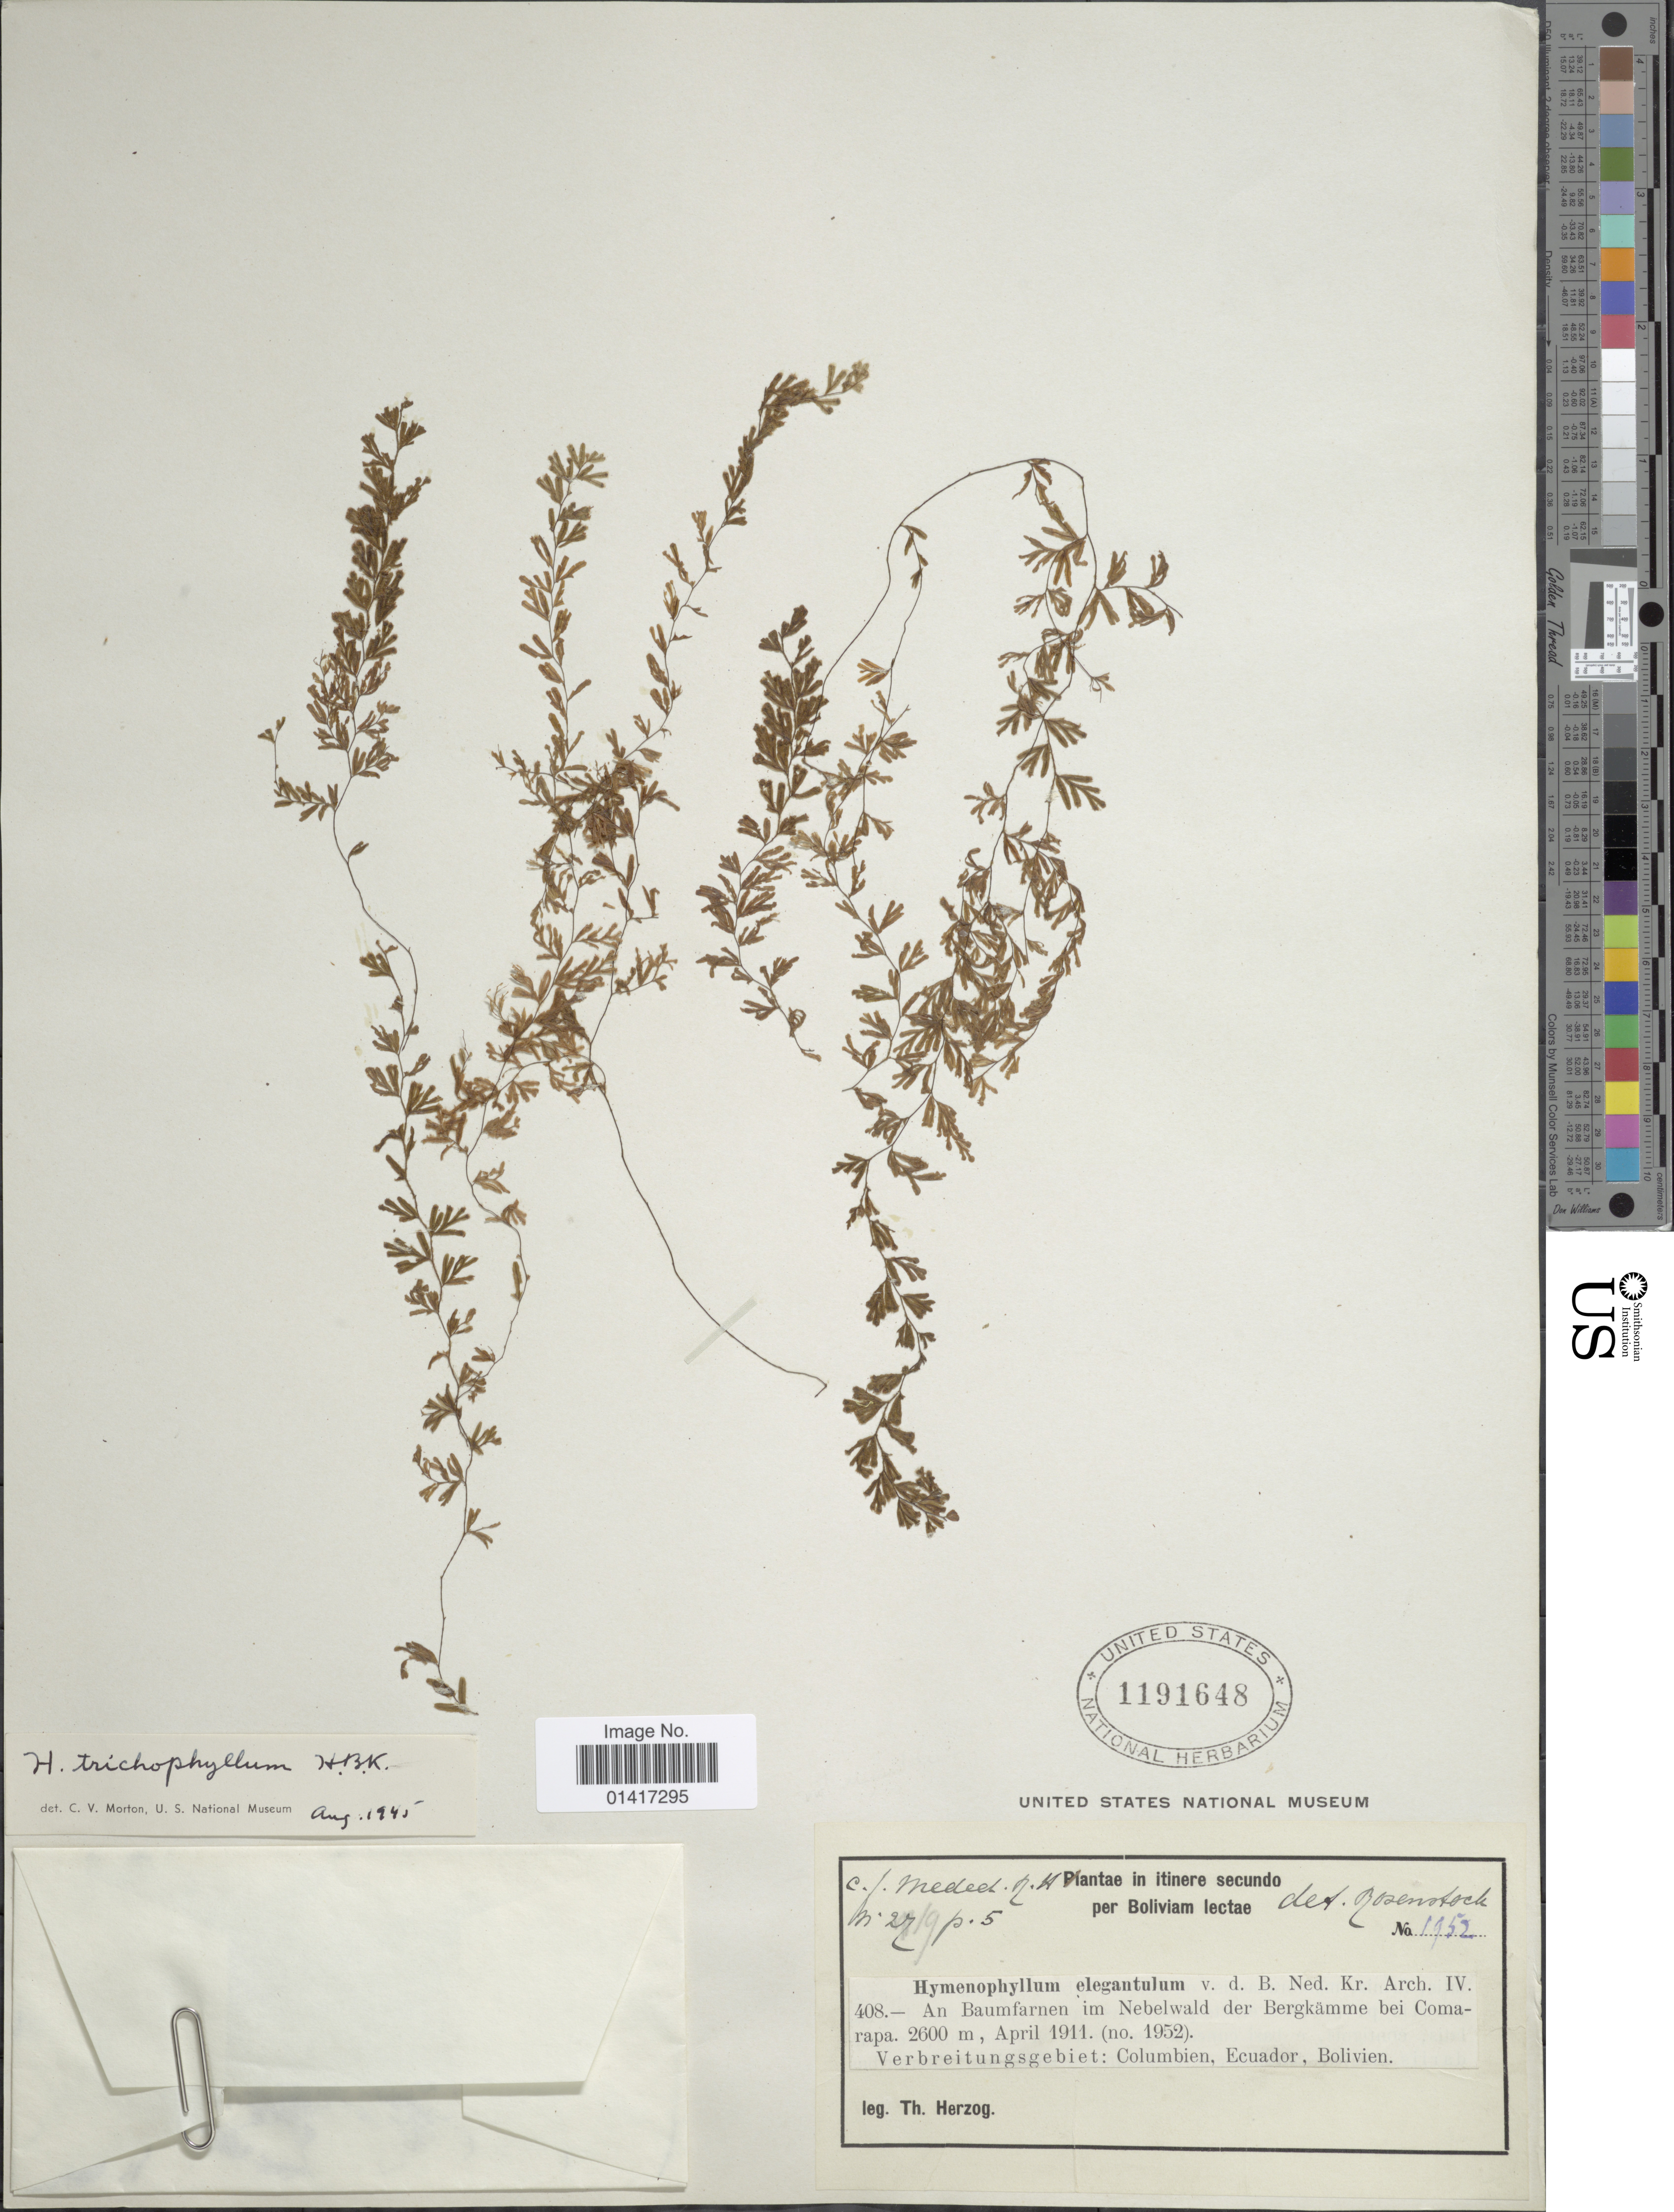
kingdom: Plantae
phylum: Tracheophyta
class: Polypodiopsida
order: Hymenophyllales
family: Hymenophyllaceae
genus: Hymenophyllum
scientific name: Hymenophyllum trichophyllum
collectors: T. K. J. Herzog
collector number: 1952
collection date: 1911-04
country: Bolivia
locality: An Baumfarnen im Nebelwald der Bergkämme bei Comarapa.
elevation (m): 2600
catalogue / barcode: US 1191648